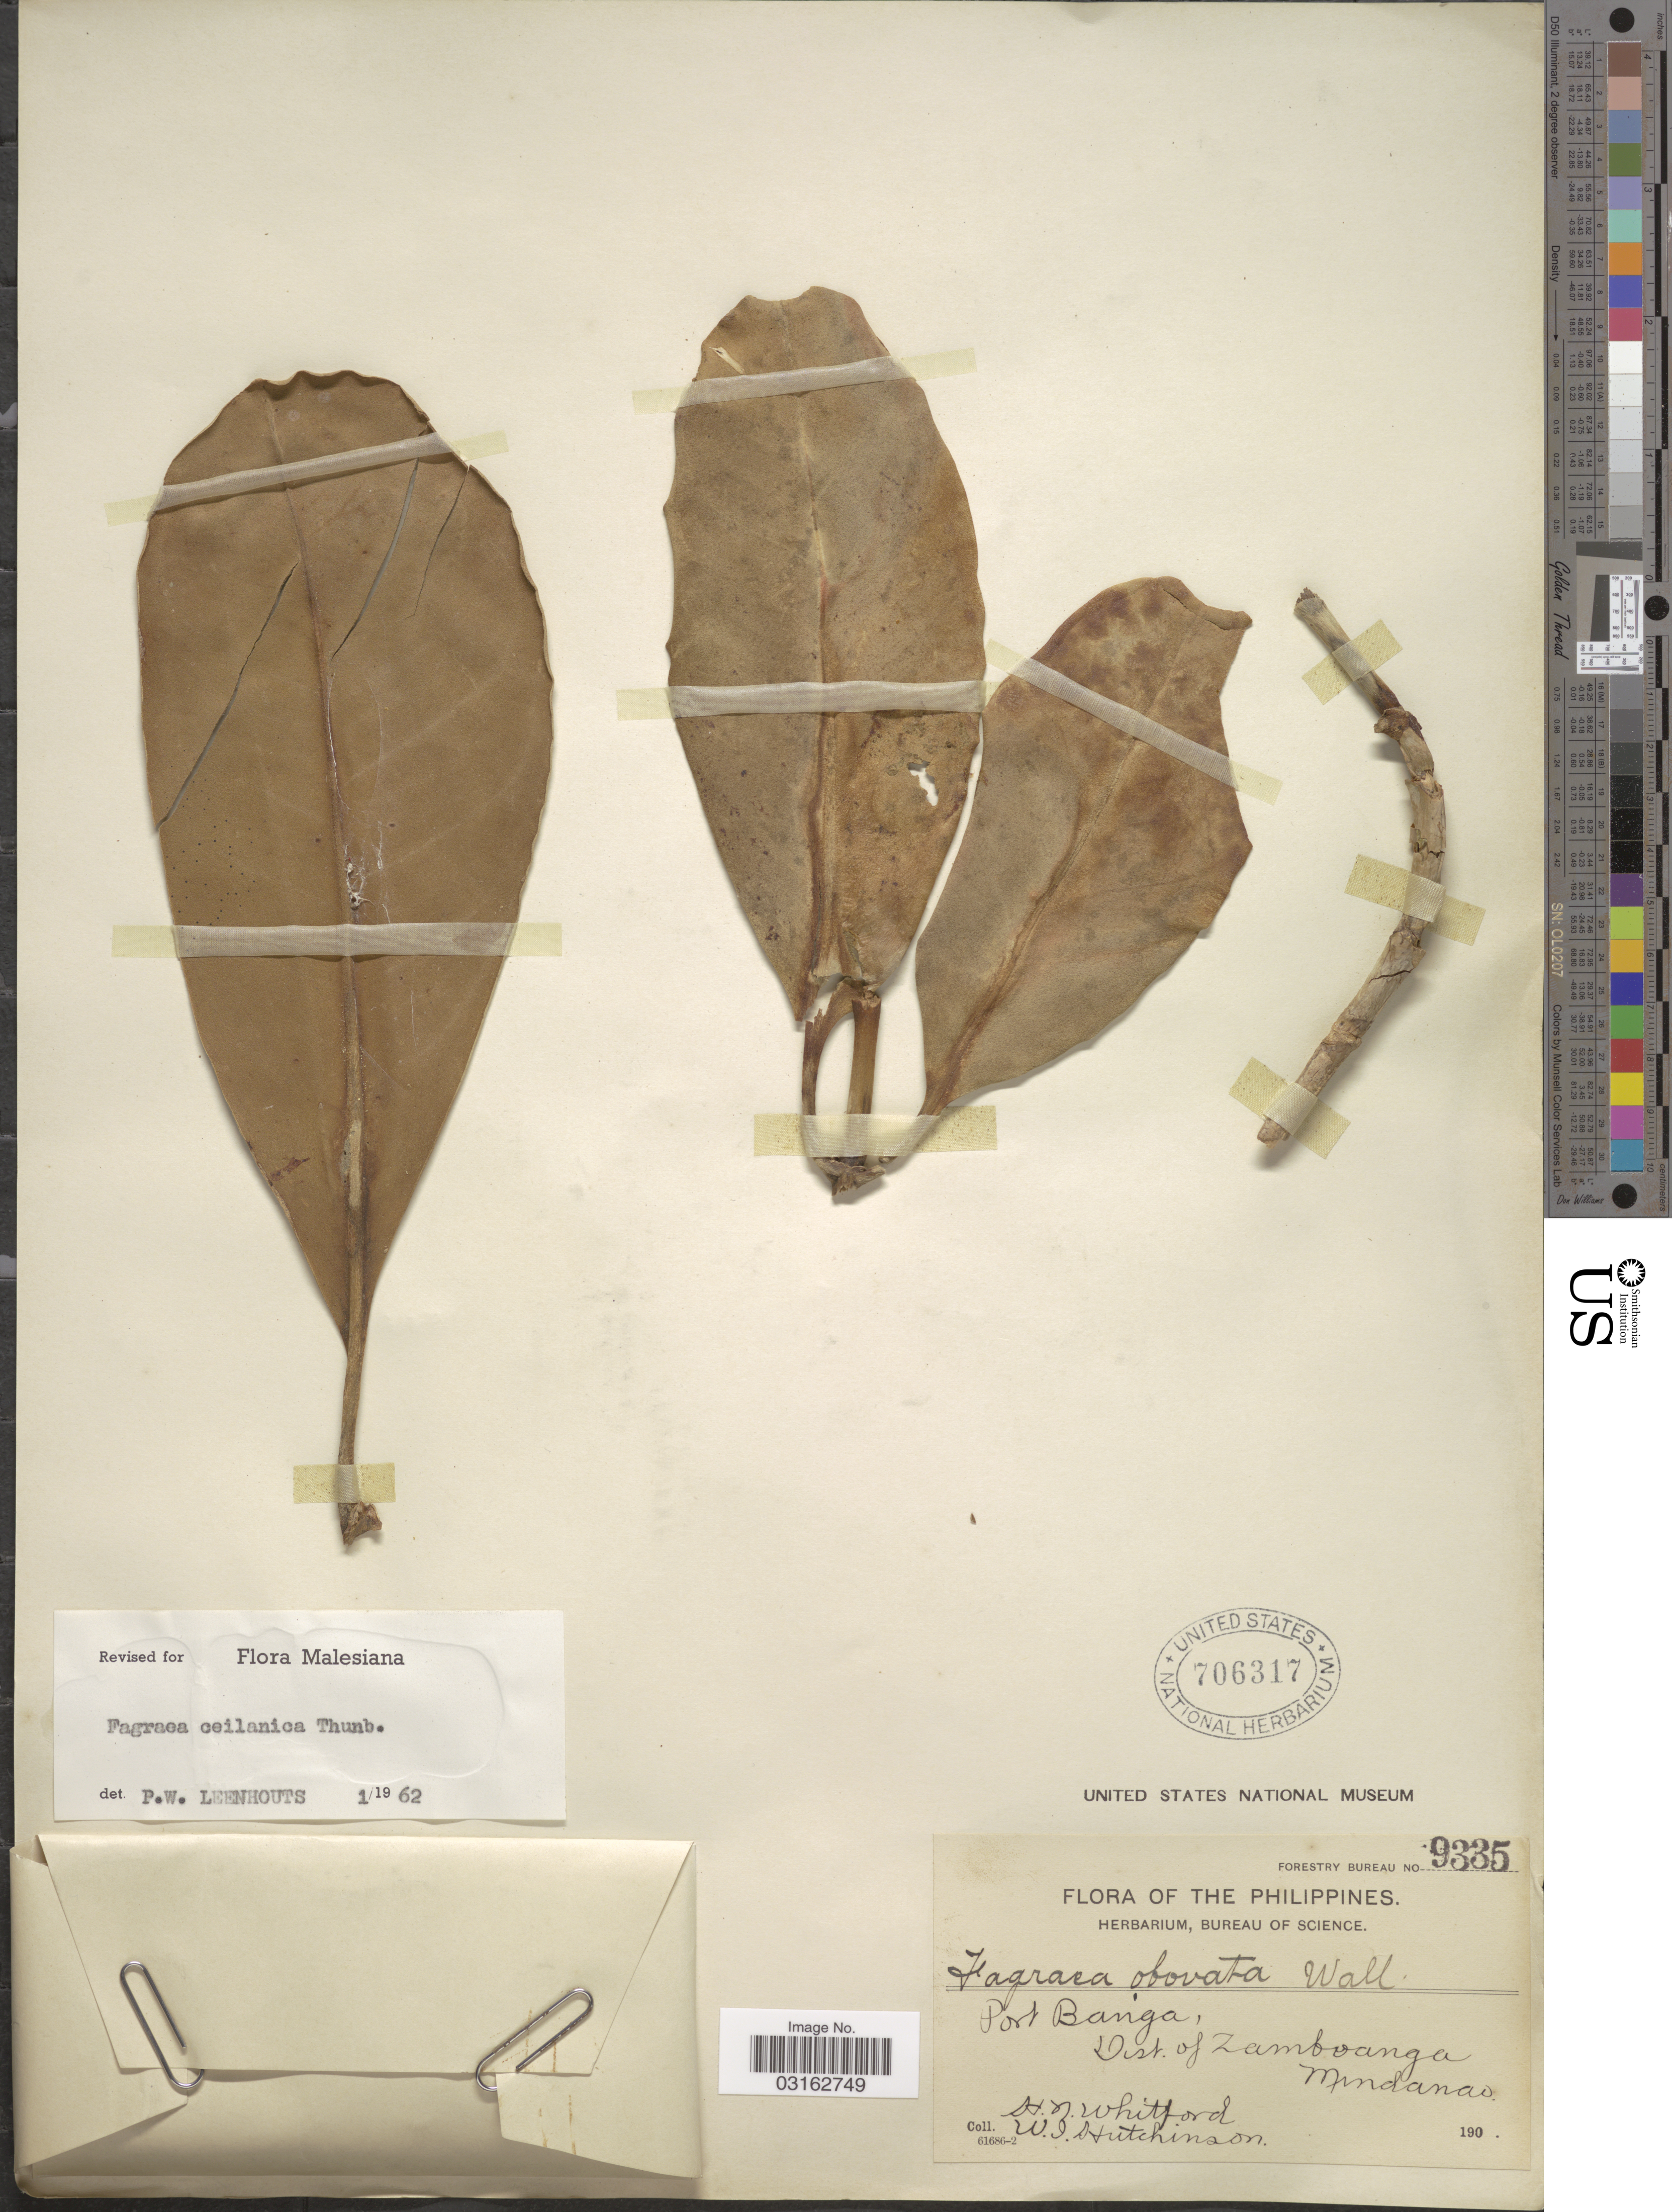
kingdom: Plantae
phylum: Tracheophyta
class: Magnoliopsida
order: Gentianales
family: Gentianaceae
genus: Fagraea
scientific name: Fagraea ceilanica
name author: Thunb.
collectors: H. N. Whitford & W. I. Hutchinson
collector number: Forestry Bureau 9335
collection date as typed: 190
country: Philippines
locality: Port Banga, Dist. of Zamboanga, Mindanao.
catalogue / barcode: US 706317